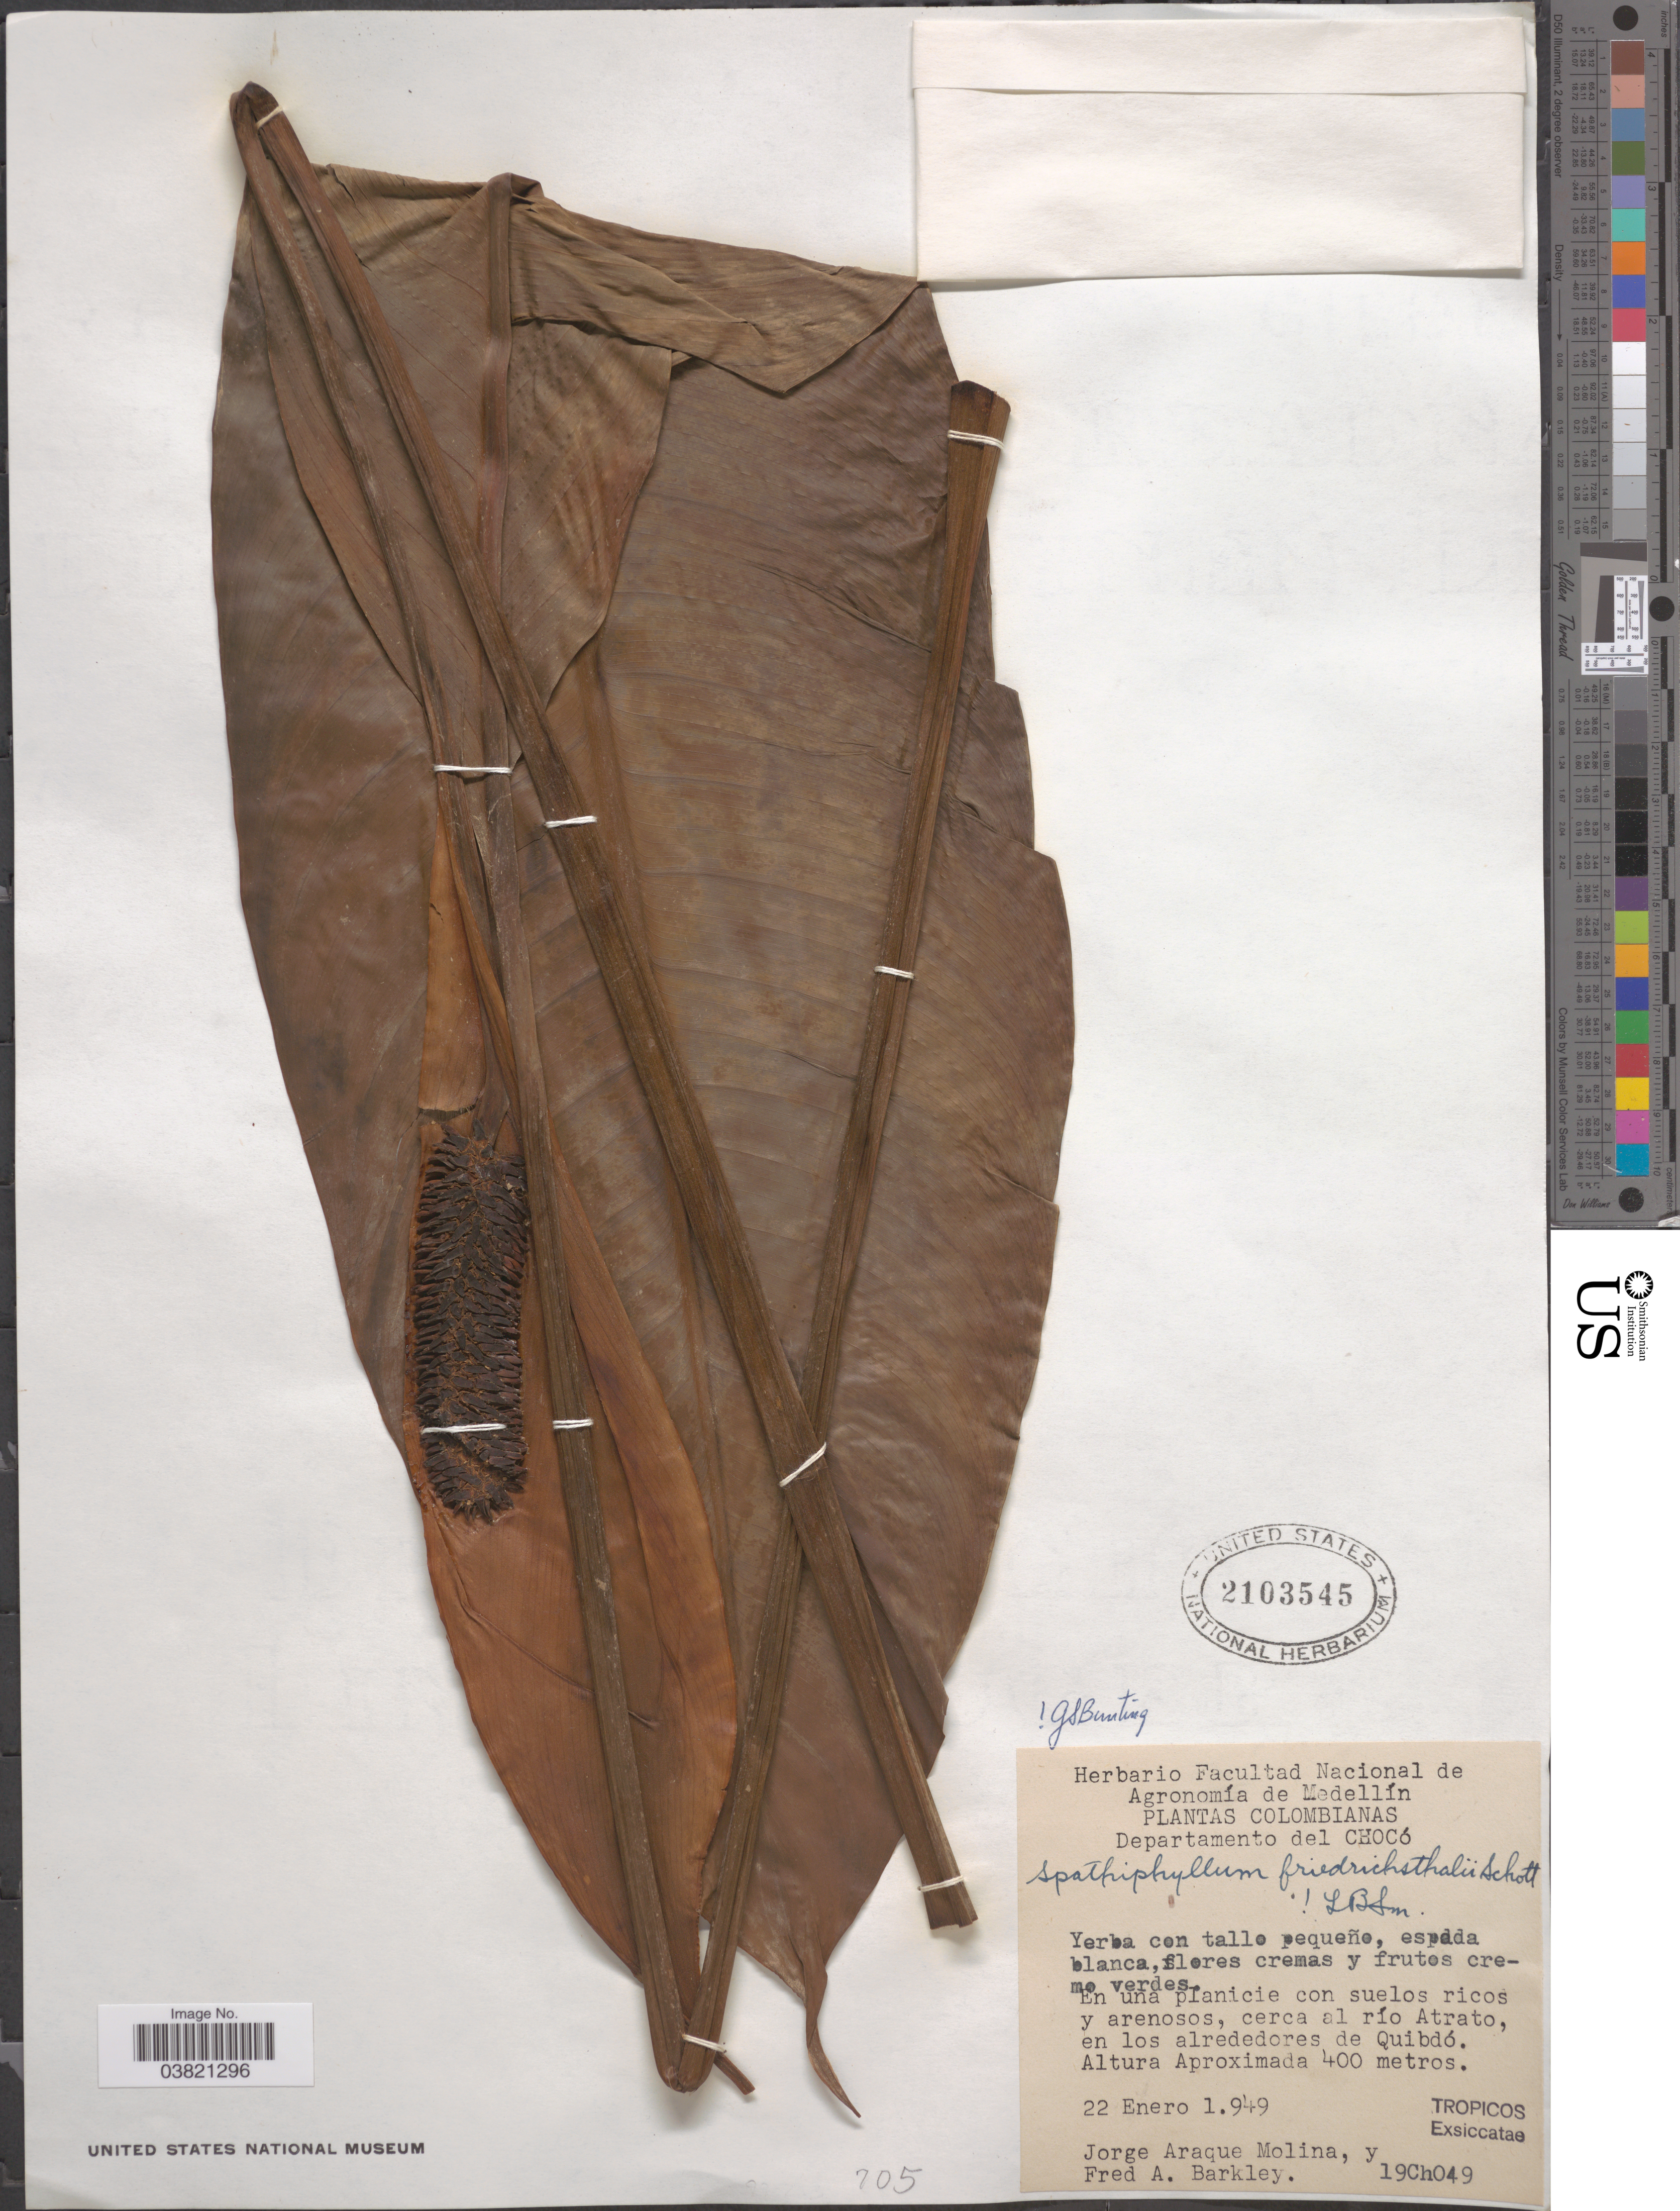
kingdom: Plantae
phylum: Tracheophyta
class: Liliopsida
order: Alismatales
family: Araceae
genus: Spathiphyllum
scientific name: Spathiphyllum friedrichsthalii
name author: Schott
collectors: J. Araque Molina & F. A. Barkley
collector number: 19Ch049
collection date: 1949-01-22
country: Colombia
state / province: Chocó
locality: Departamento del Chocó. Cerca al río Atrato, en los alrededores de Quibdó.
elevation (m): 400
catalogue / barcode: US 2103545